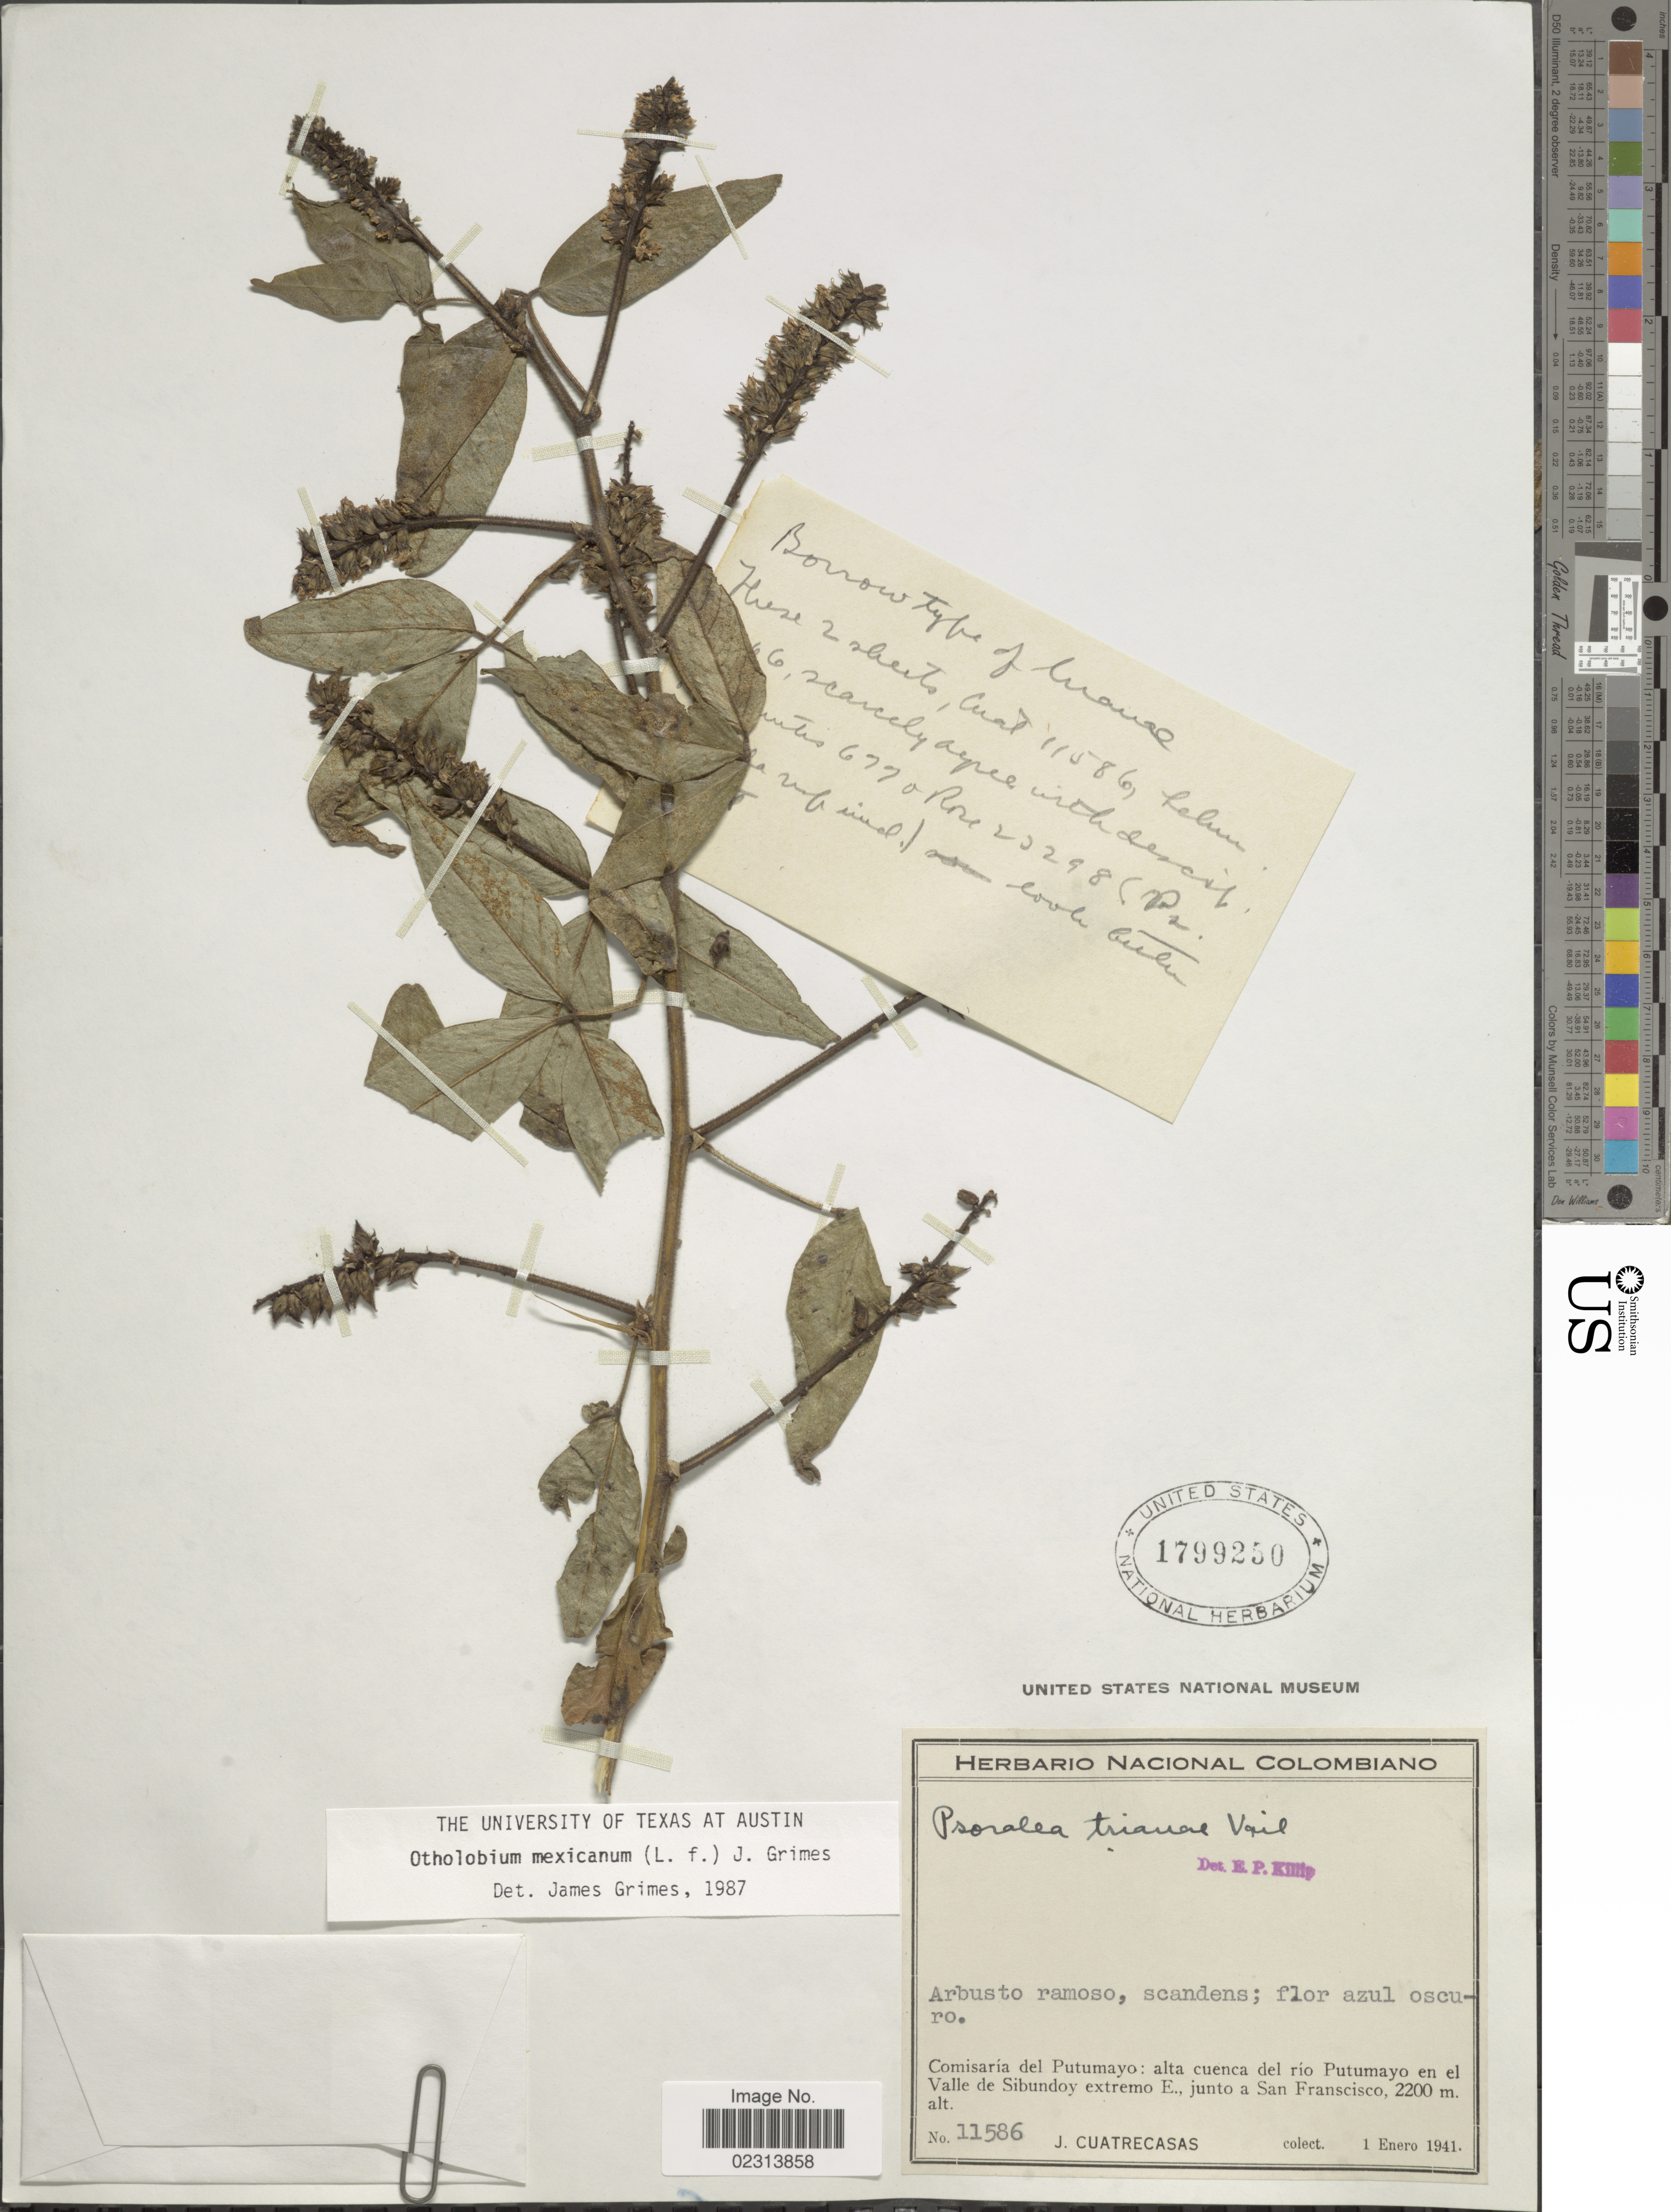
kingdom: Plantae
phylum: Tracheophyta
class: Magnoliopsida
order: Fabales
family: Fabaceae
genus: Otholobium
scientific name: Otholobium mexicanum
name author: (L. f.) J.W. Grimes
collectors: J. Cuatrecasas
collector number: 11586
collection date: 1941-01-01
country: Colombia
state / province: Putumayo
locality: Comisaria del Putumayo: alta cuenca del rio Putumayo en el Valle de Sibundoy extremo E., junto a San Francisco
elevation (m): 2200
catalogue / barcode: US 1799250